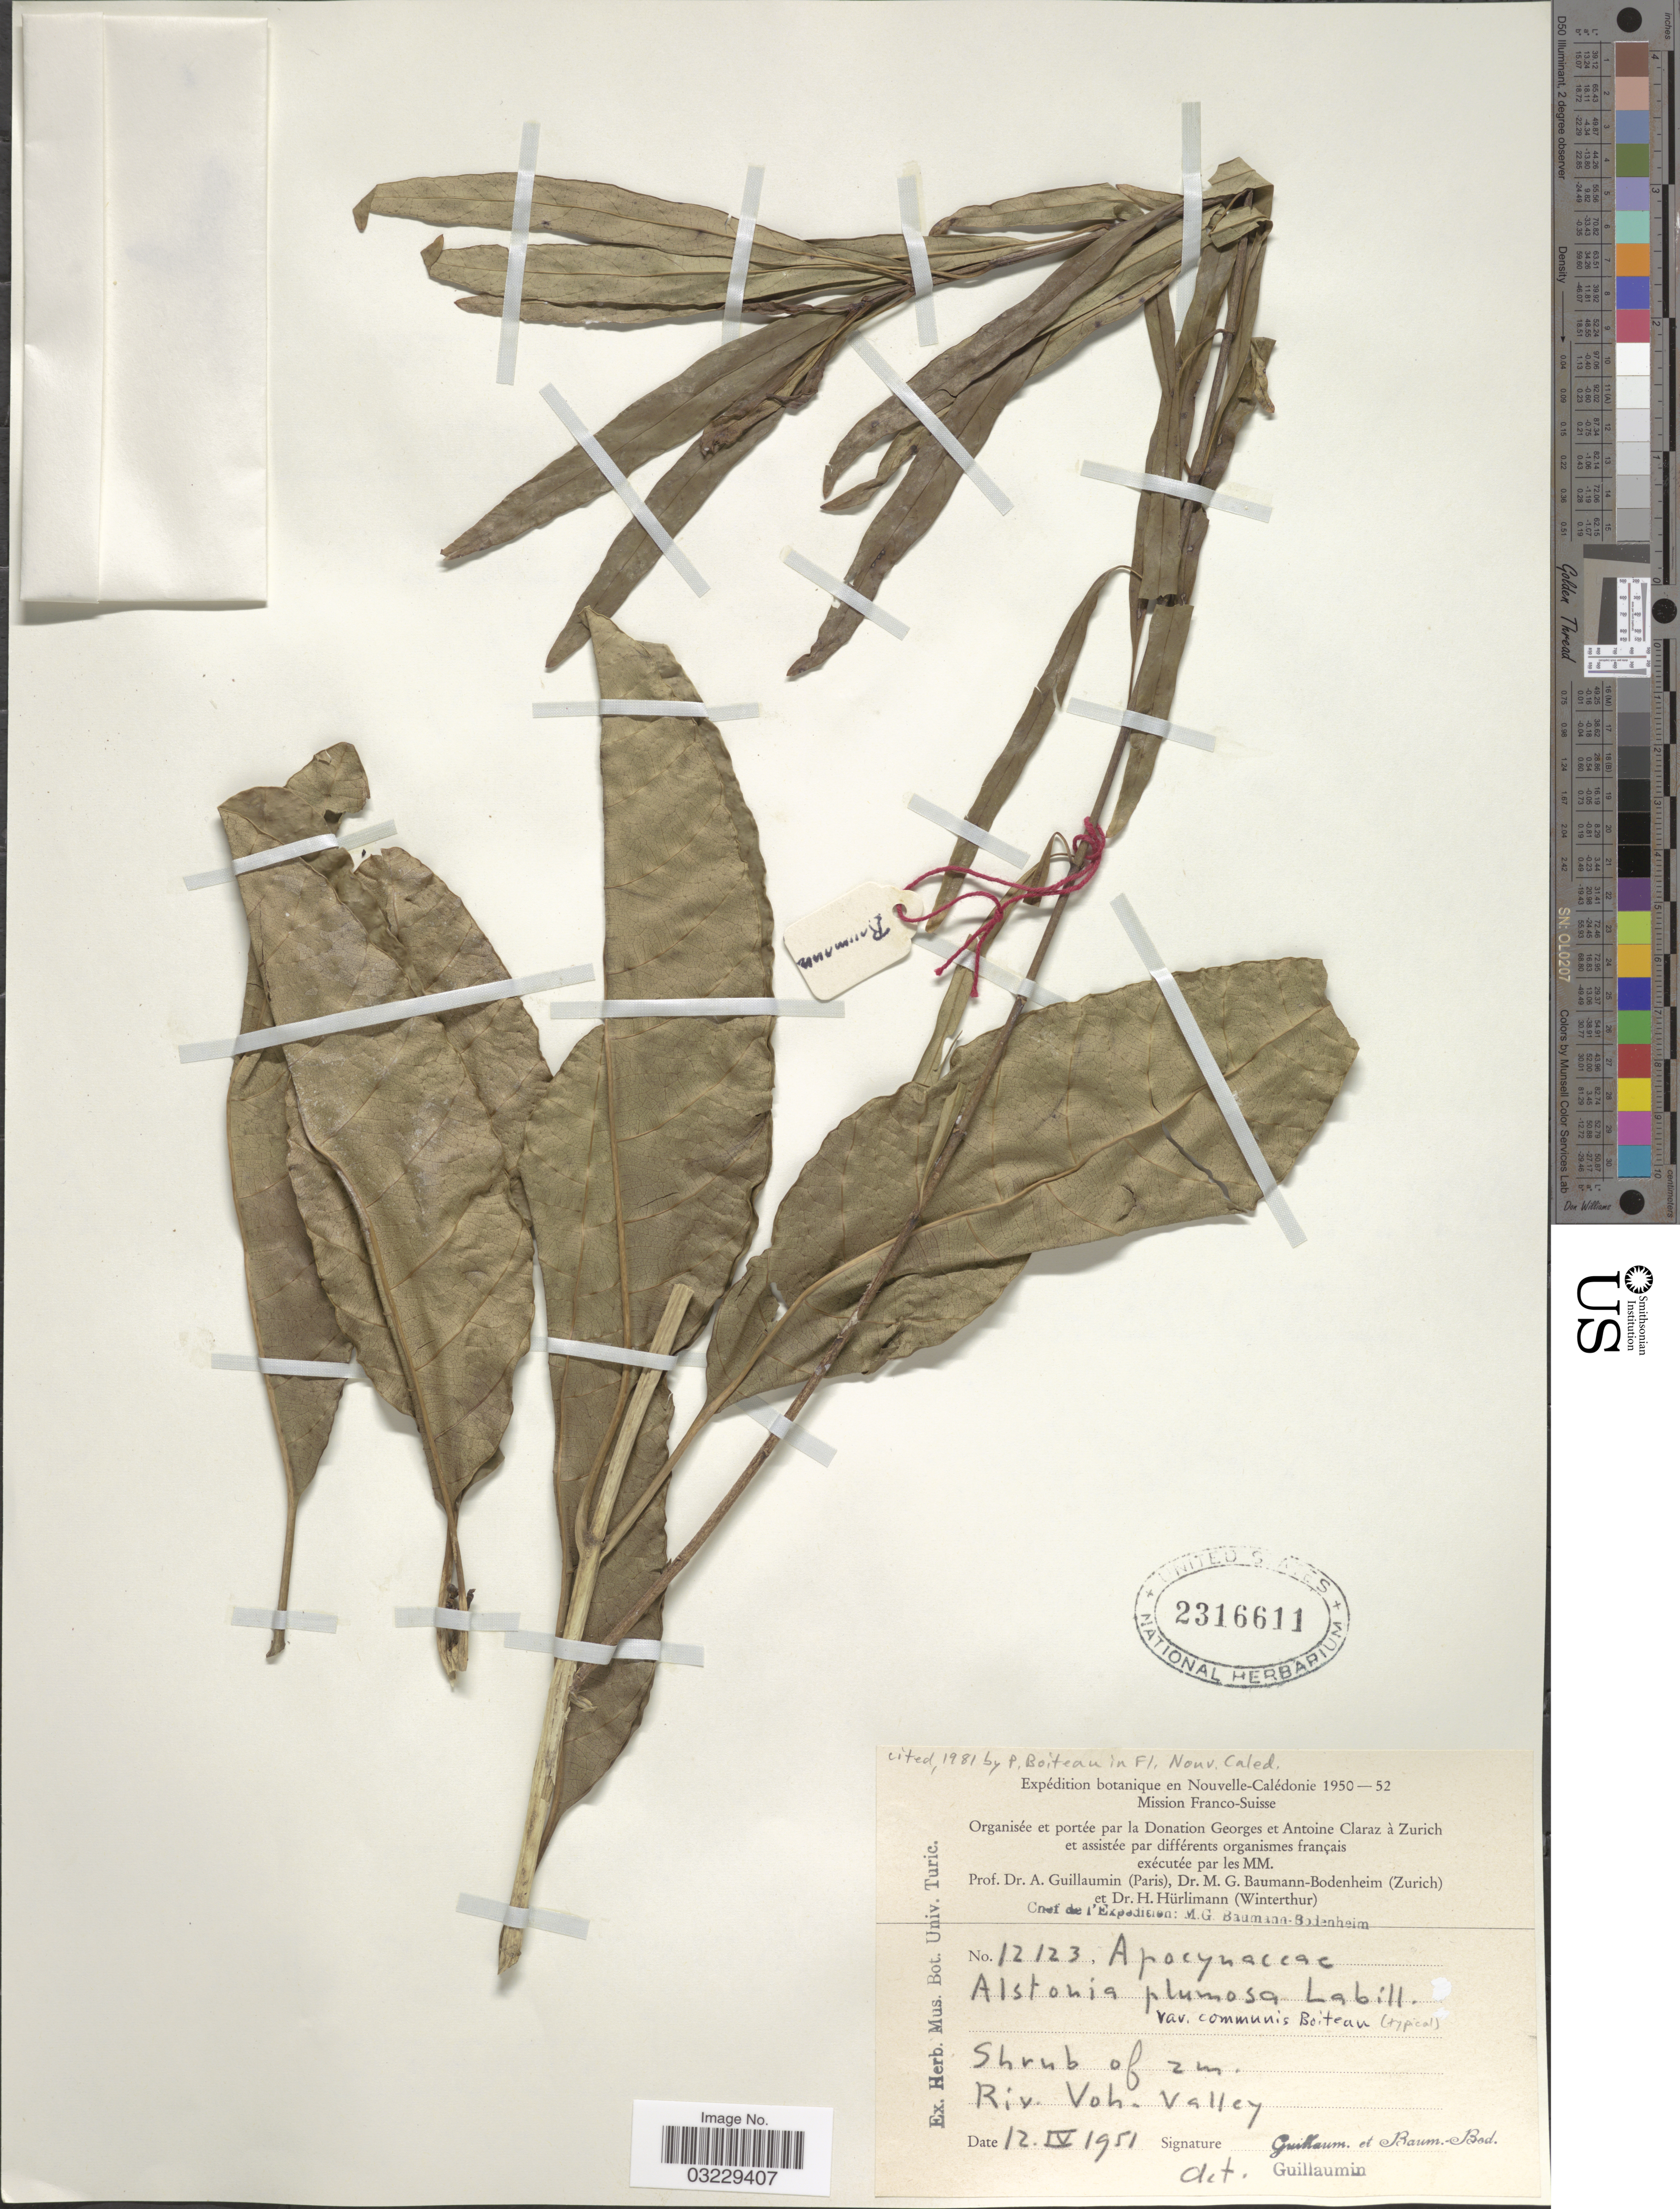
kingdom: Plantae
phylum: Tracheophyta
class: Magnoliopsida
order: Gentianales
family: Apocynaceae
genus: Alstonia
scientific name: Alstonia plumosa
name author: Labill.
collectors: A. Guillaumin & M. G. Baumann-Bodenheim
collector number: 12123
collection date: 1951-04-12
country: New Caledonia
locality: Riv. Voh-Valley.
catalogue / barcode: US 2316611